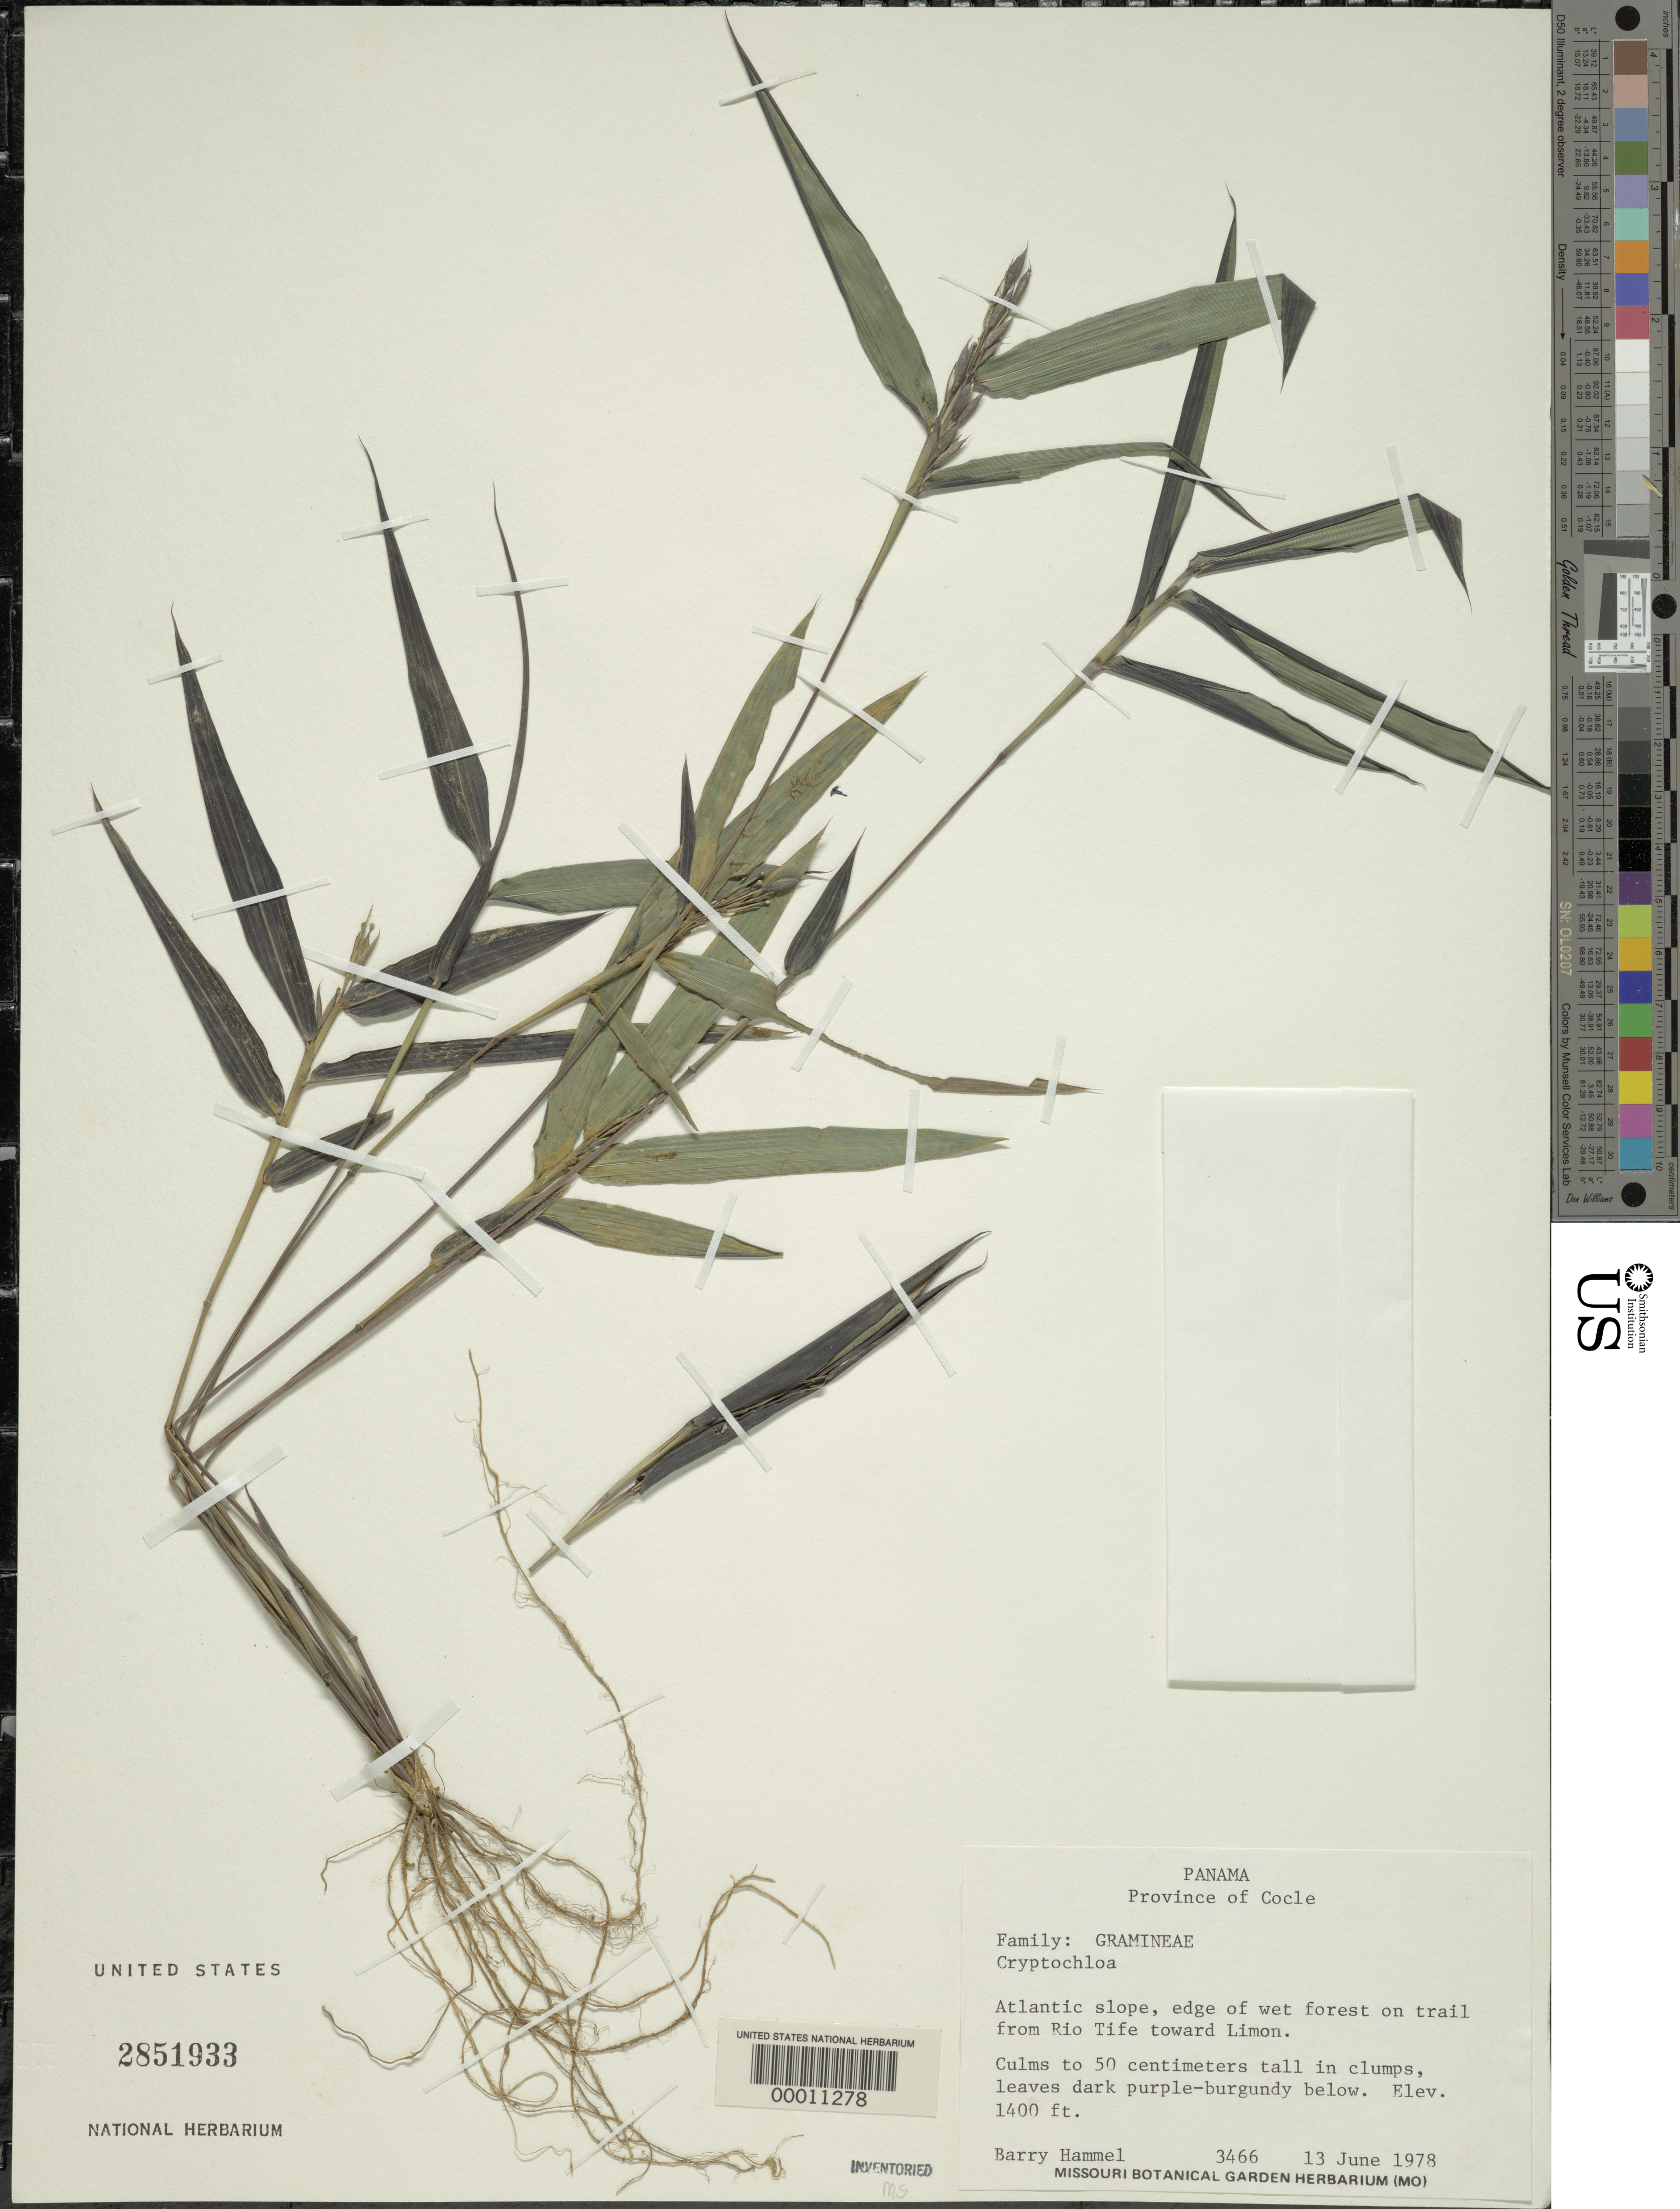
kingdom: Plantae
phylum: Tracheophyta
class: Liliopsida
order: Poales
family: Poaceae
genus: Cryptochloa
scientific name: Cryptochloa dressleri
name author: Soderstr.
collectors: B. Hammel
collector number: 3466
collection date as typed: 13 Jun 1978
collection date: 1978-06-13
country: Panama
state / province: Coclé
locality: Rio Tife, Limon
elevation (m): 427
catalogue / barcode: US 2851933